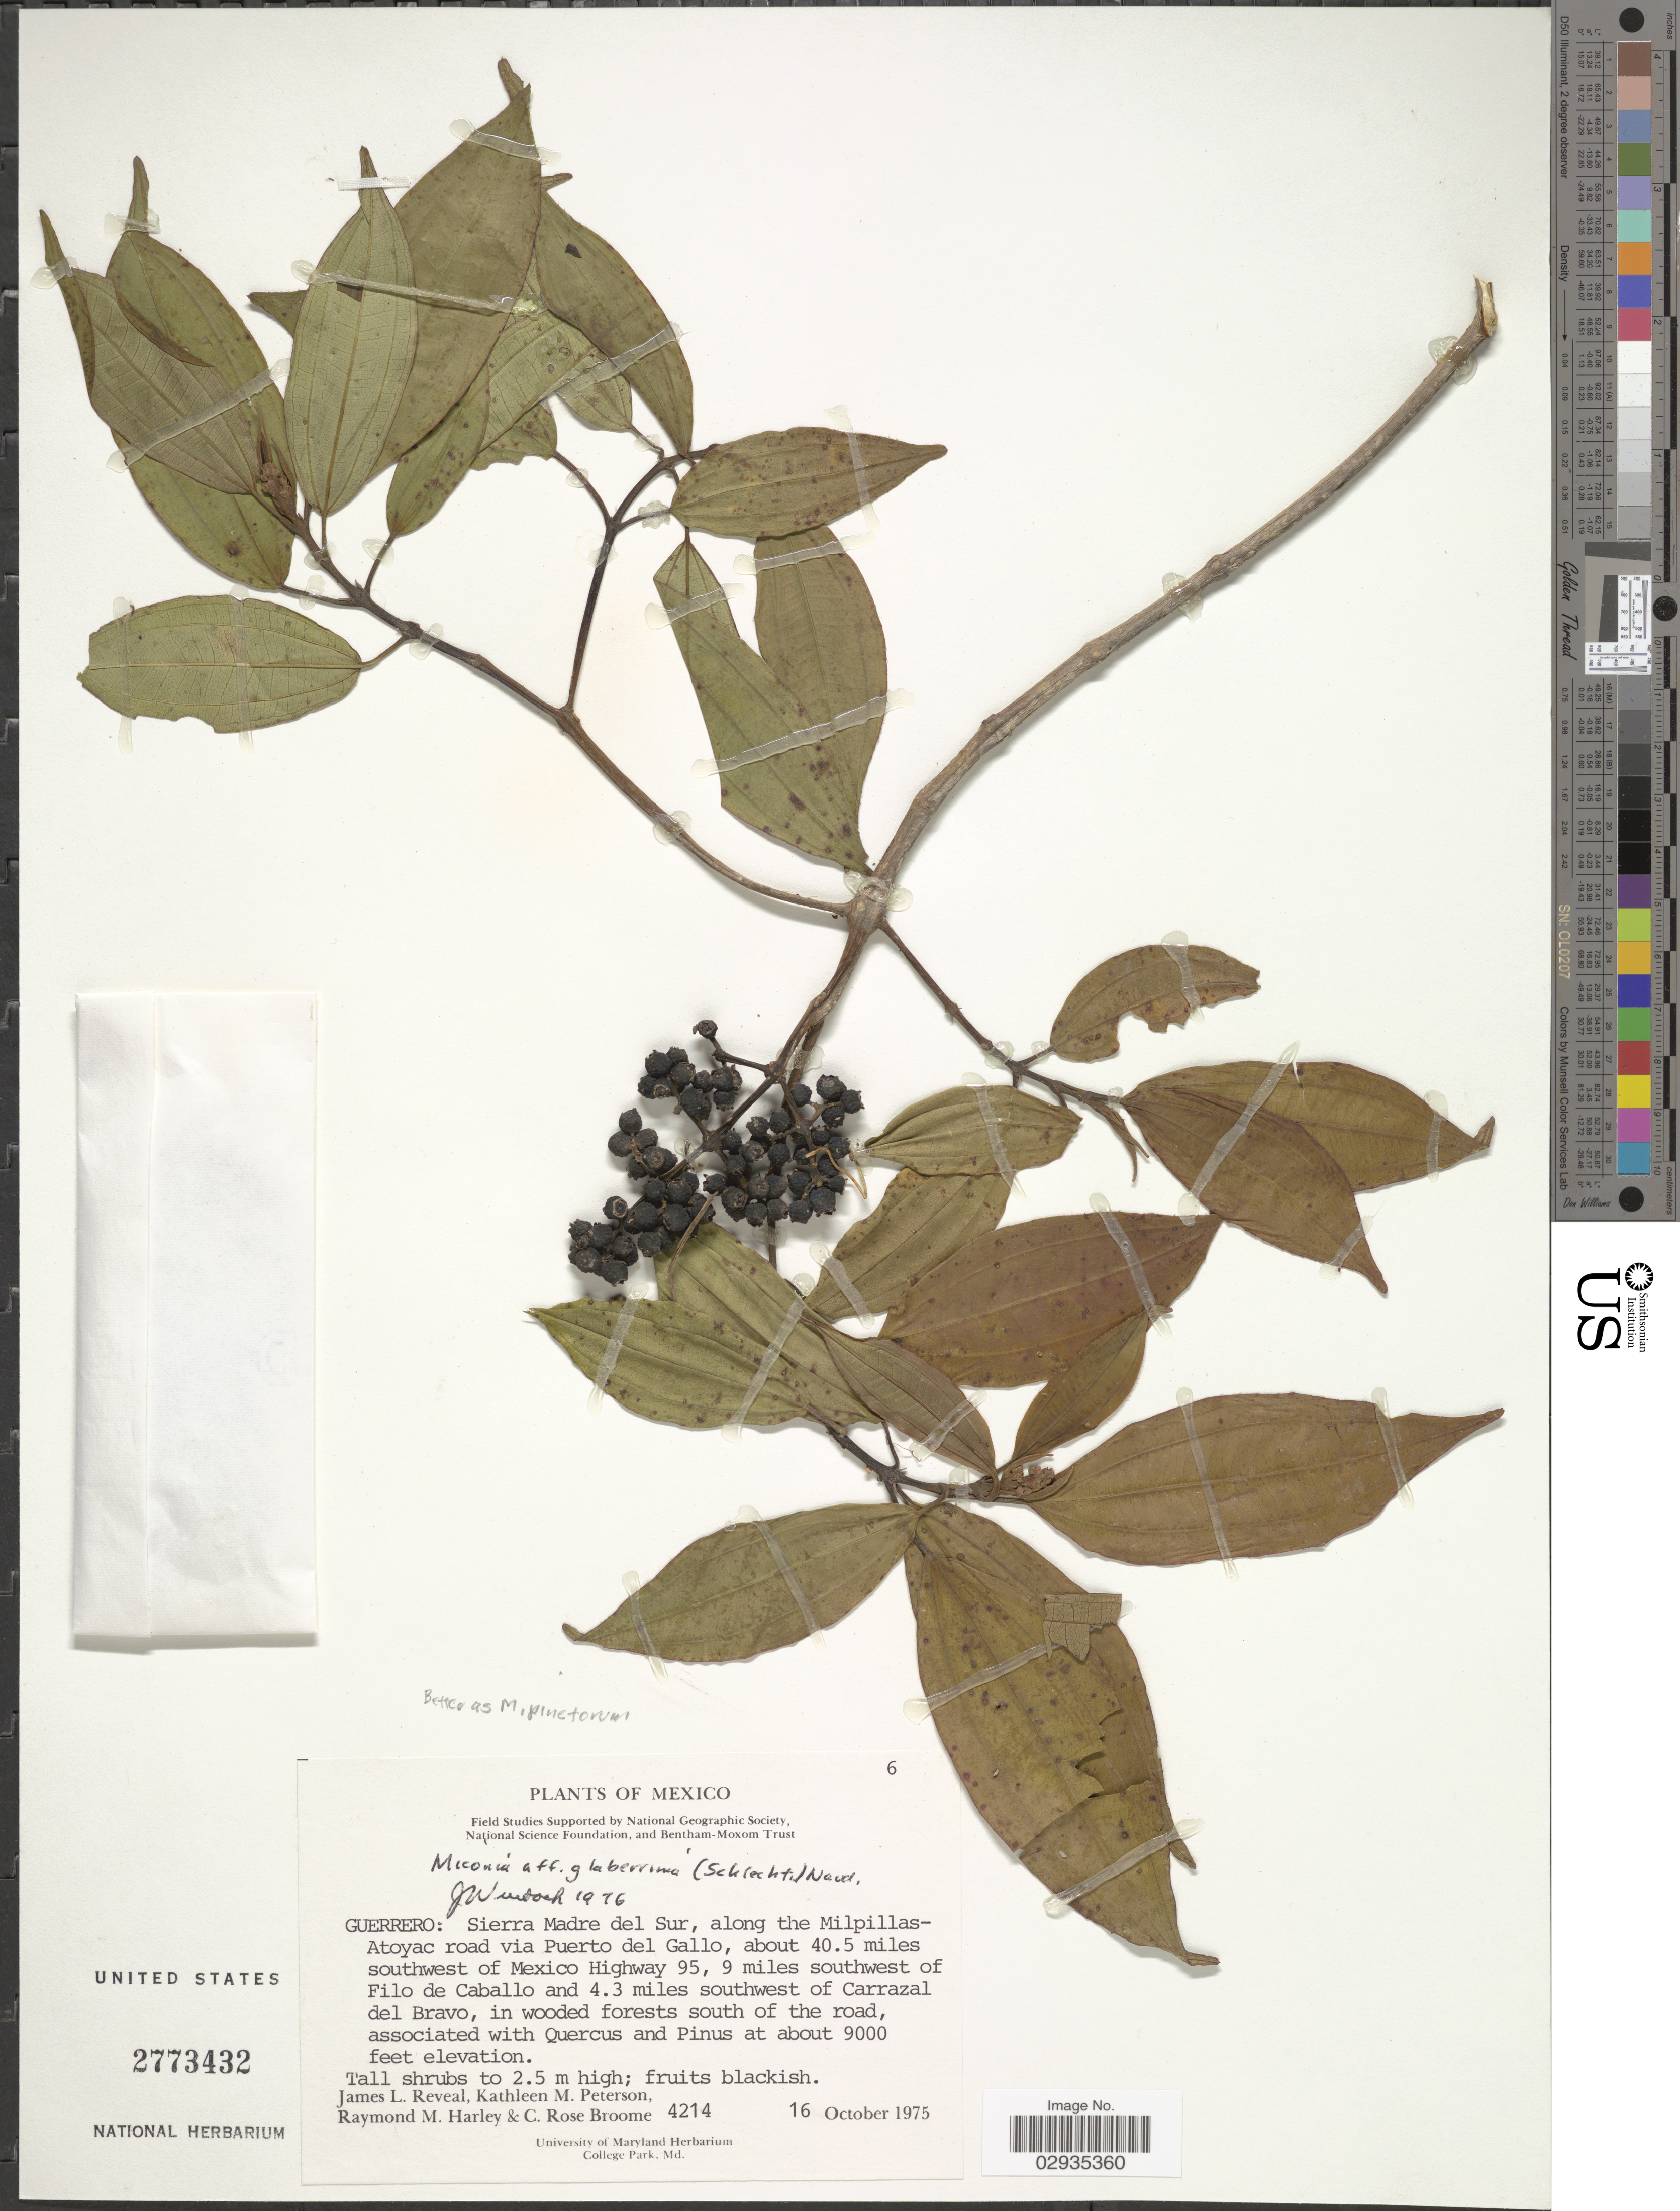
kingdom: Plantae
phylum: Tracheophyta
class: Magnoliopsida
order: Myrtales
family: Melastomataceae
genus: Miconia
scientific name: Miconia pinetorum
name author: Naudin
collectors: J. L. Reveal, K. Peterson, R. M. Harley & C. R. Broome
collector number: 4214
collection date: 1975-10-16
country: Mexico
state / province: Guerrero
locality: Sierra Madre del Sur, along the Milpillas-Atoyac road via Puerto del Gallo, about 40.5 miles southwest of Mexico Highway 95, 9 miles southwest of Filo de Caballo and 4.3 miles southwest of Carrazal del Bravo, in wooded forests south of the road.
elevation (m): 2743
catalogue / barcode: US 2773432